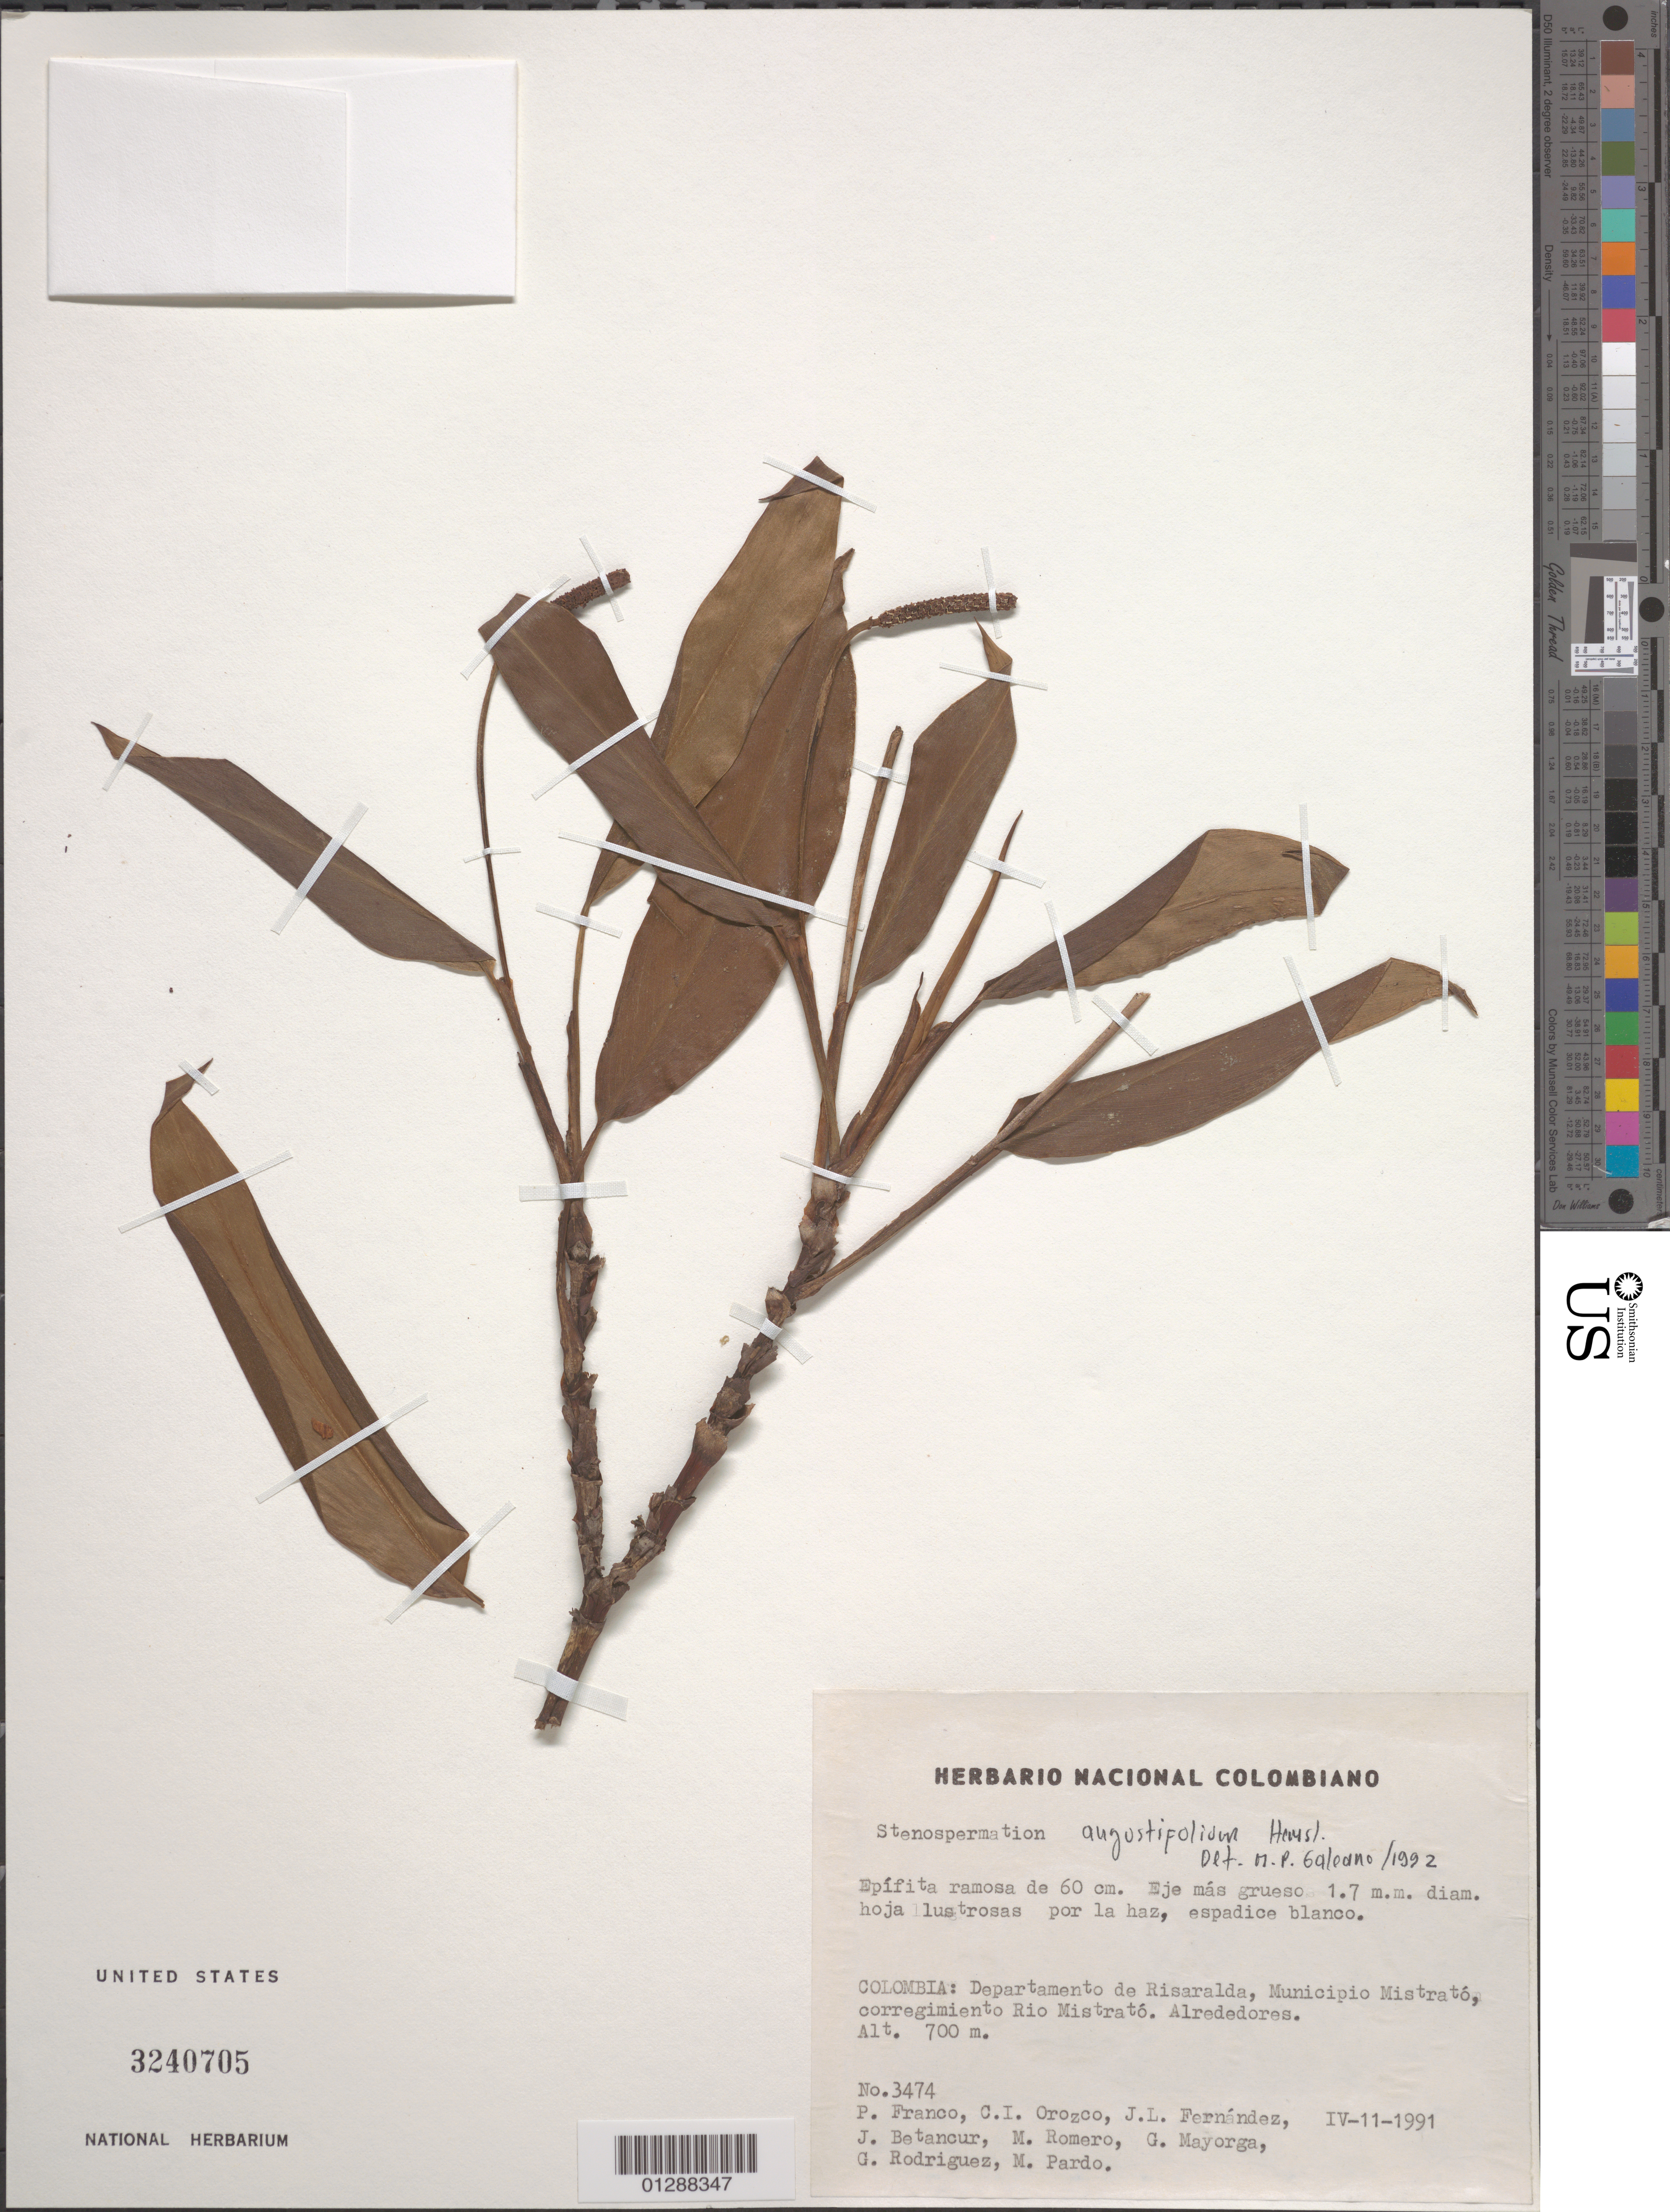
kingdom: Plantae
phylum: Tracheophyta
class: Liliopsida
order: Alismatales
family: Araceae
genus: Stenospermation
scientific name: Stenospermation angustifolium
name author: Hemsl.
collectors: P. Franco, C. I. Orozco, J. Fernandez, J. Betancur & et al.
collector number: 3474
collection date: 1991-04-11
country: Colombia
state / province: Risaralda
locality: Departamento de Risaralda, Municipio de Mistrató, corregimiento Rio Mistrató.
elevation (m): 700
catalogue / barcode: US 3240705